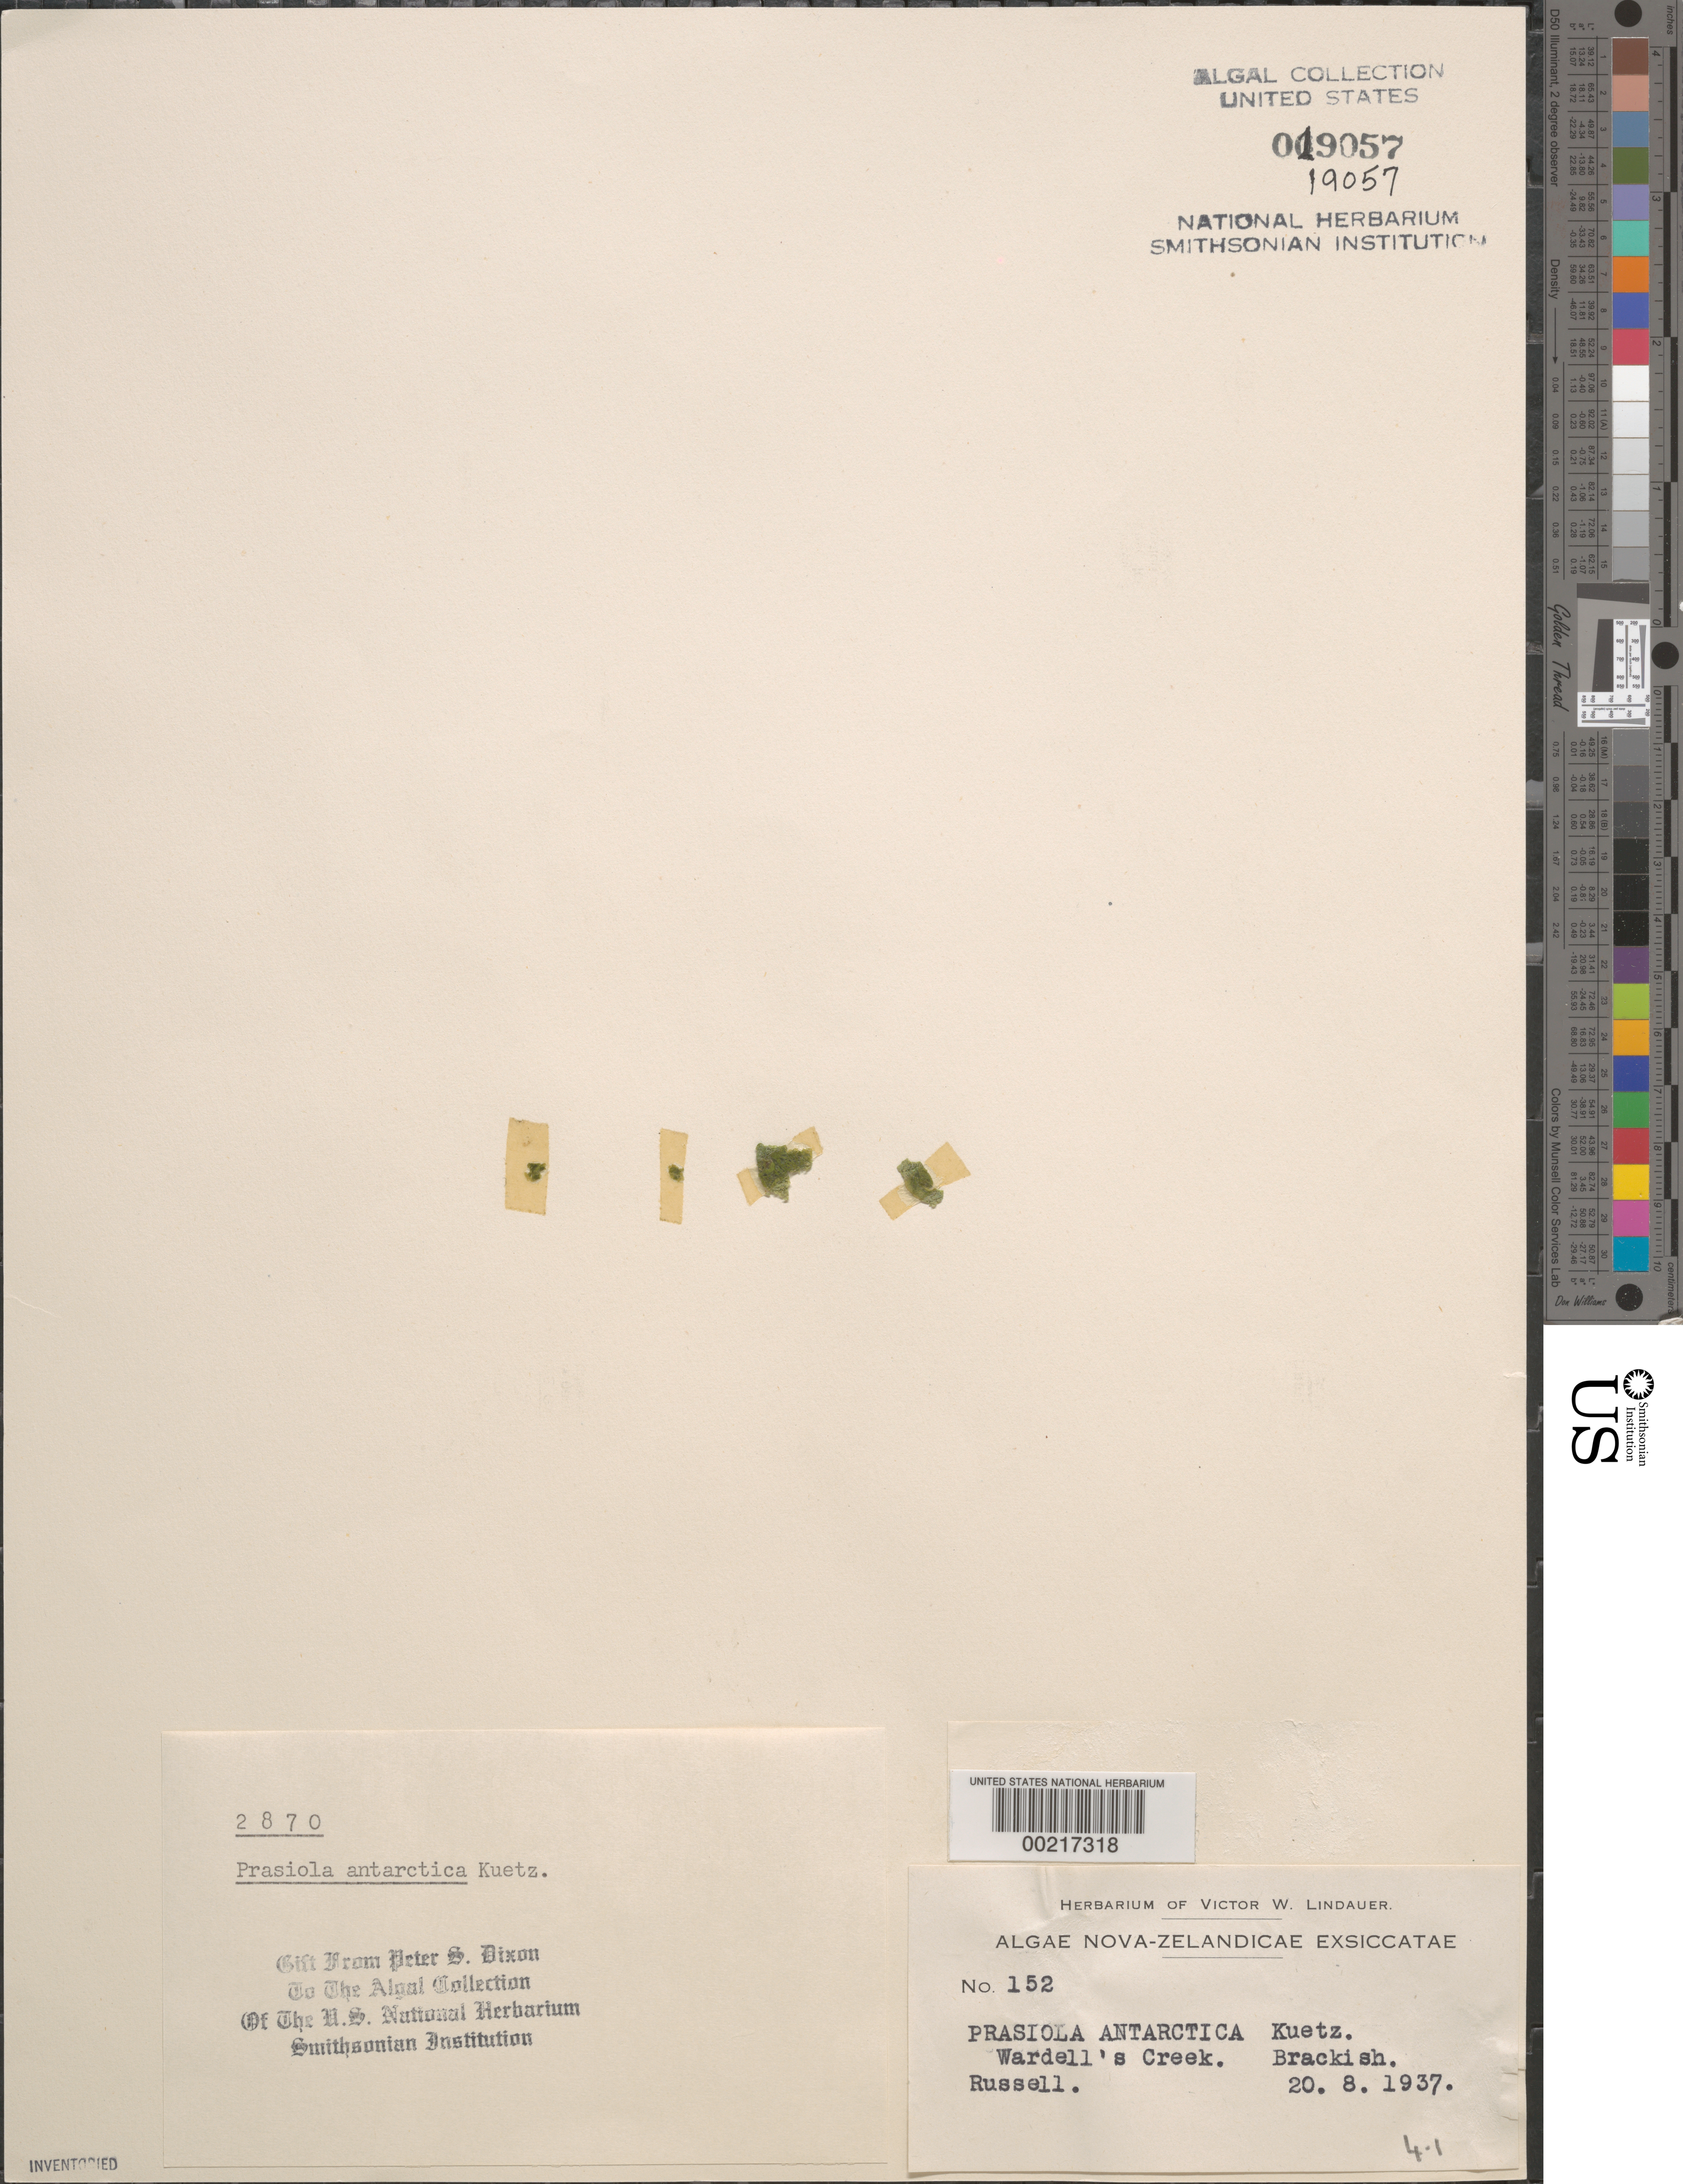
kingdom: Plantae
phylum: Chlorophyta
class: Trebouxiophyceae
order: Prasiolales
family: Prasiolaceae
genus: Prasiola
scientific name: Prasiola crispa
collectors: V. Lindauer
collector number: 152 & PSD 2870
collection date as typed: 20 Aug 1937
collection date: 1937-08-20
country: New Zealand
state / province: Northland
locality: Russell, wardell's creek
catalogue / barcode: US 19057